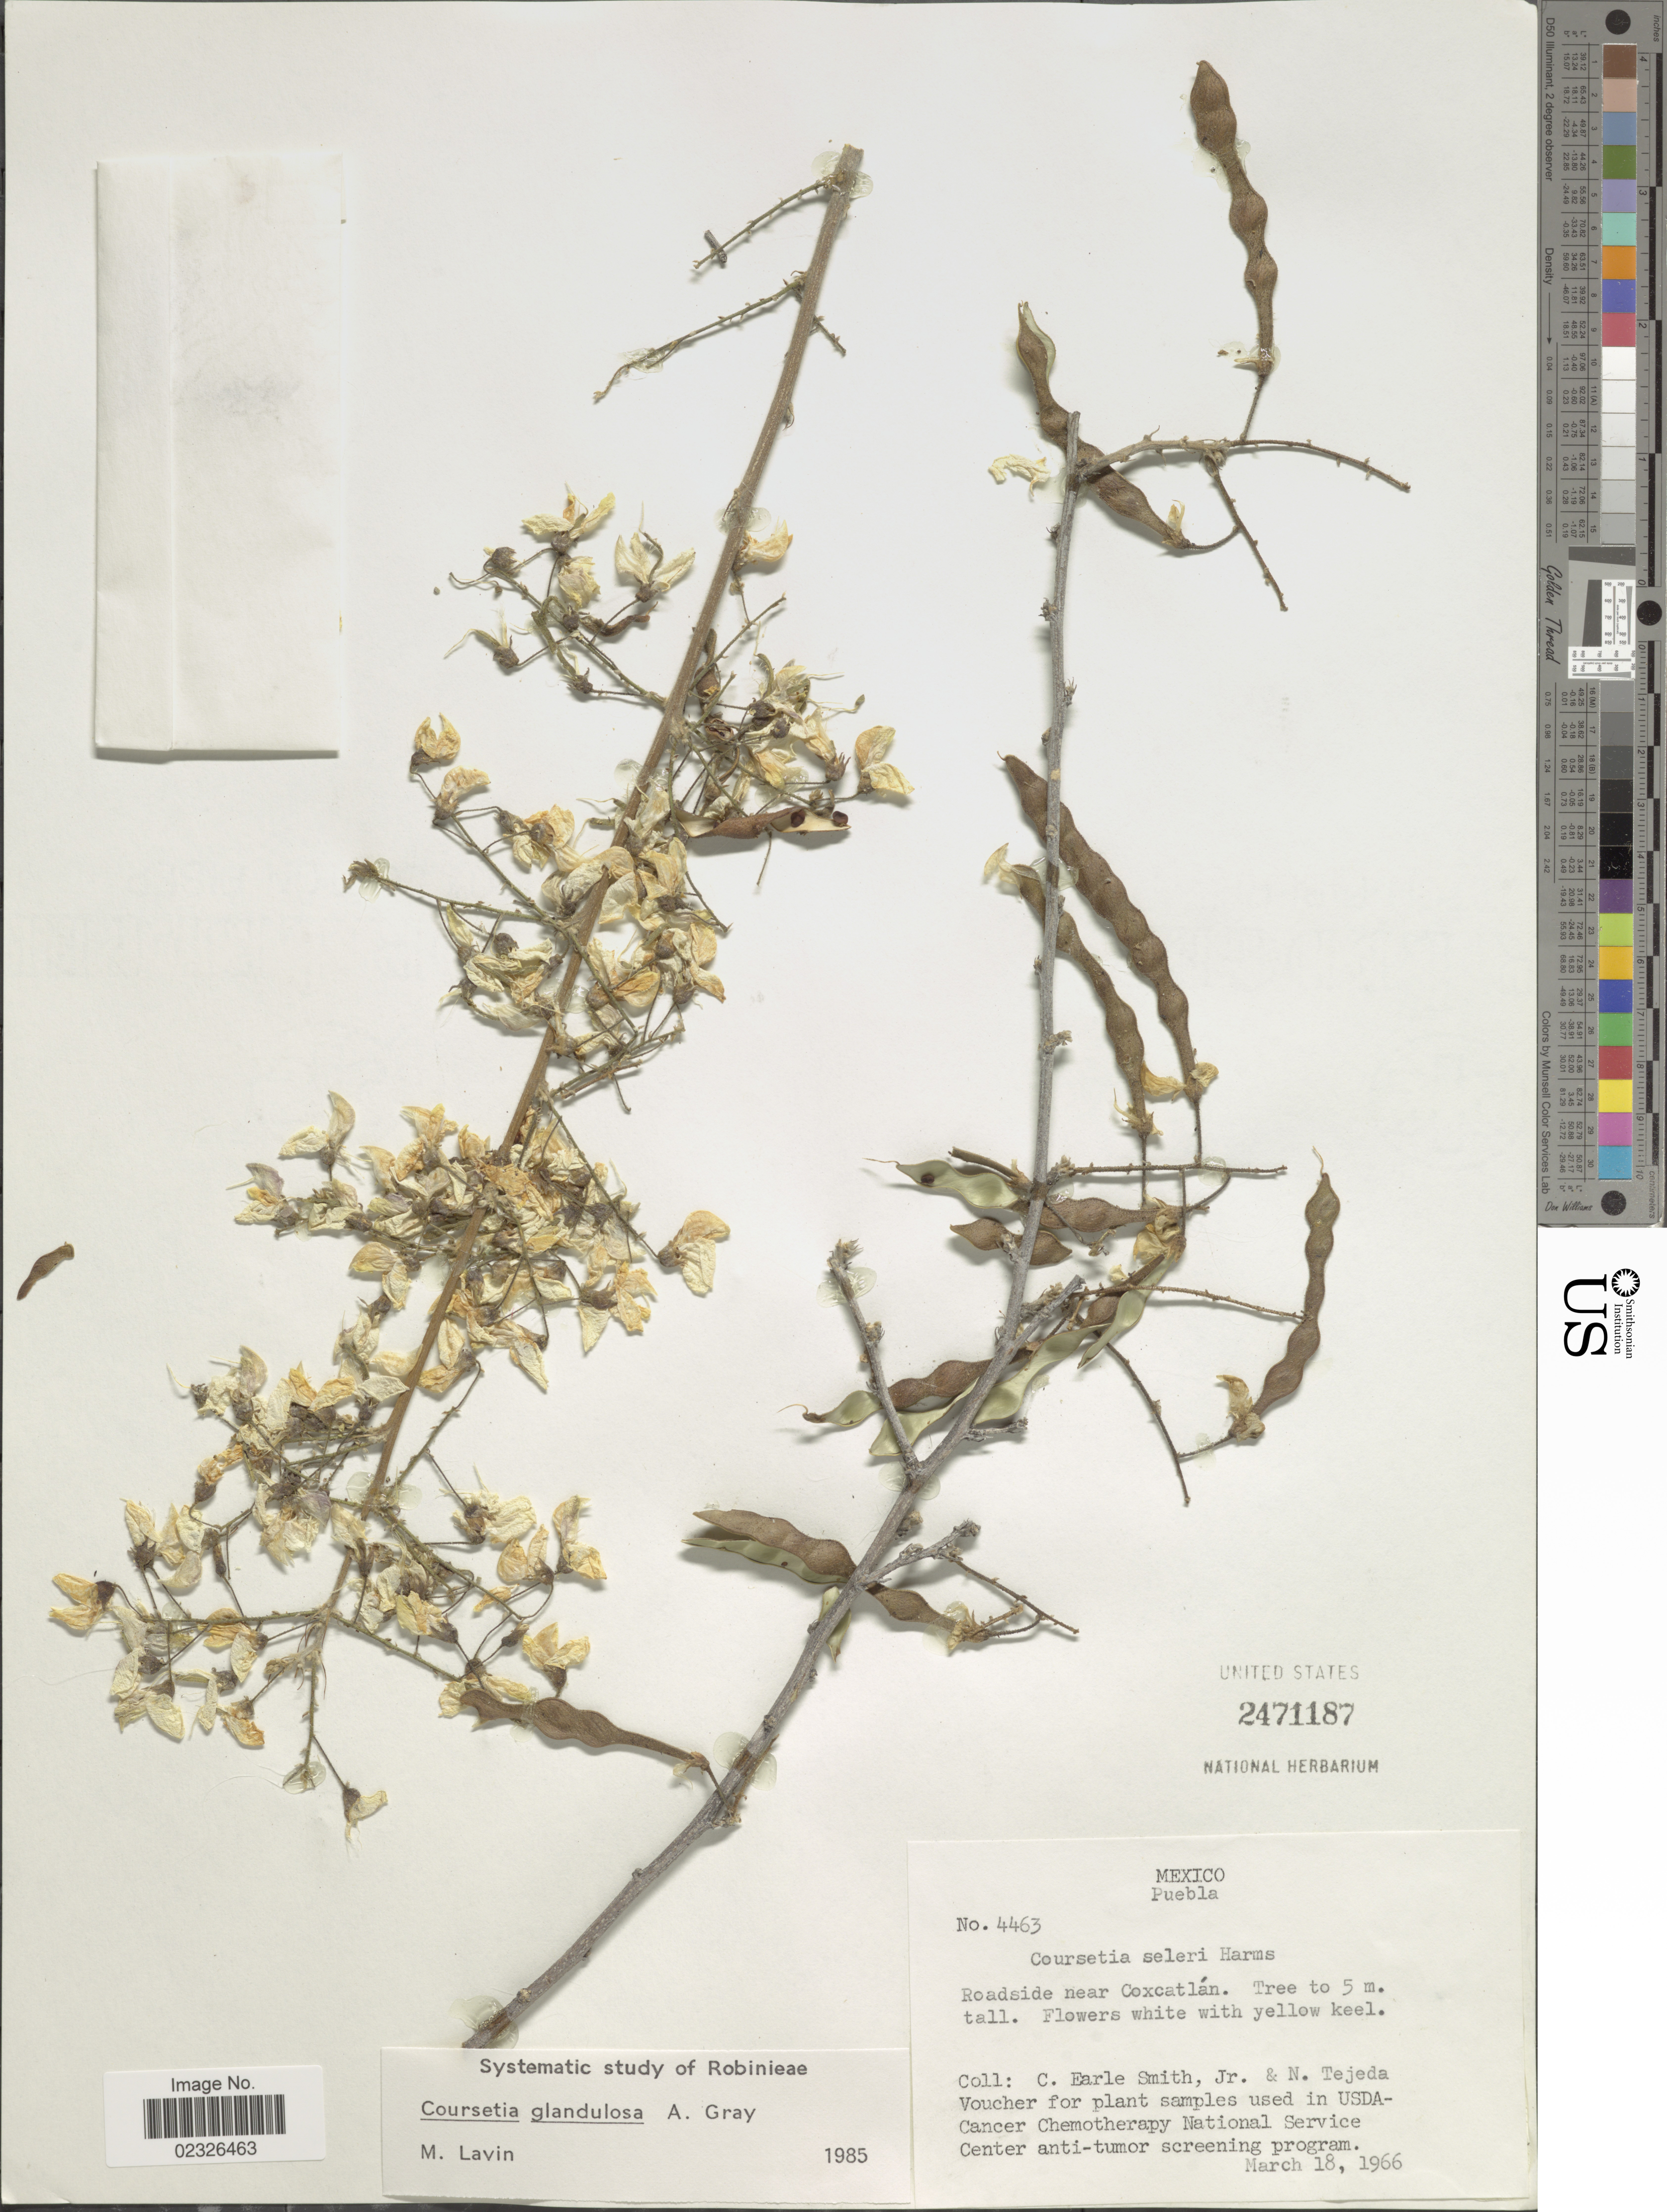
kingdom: Plantae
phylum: Tracheophyta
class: Magnoliopsida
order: Fabales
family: Fabaceae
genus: Coursetia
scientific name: Coursetia glandulosa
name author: A. Gray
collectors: C. E. Smith Jr. & N. Tejeda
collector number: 4463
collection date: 1966-03-18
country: Mexico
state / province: Puebla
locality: Roadside near Coxatlan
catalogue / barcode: US 2471187